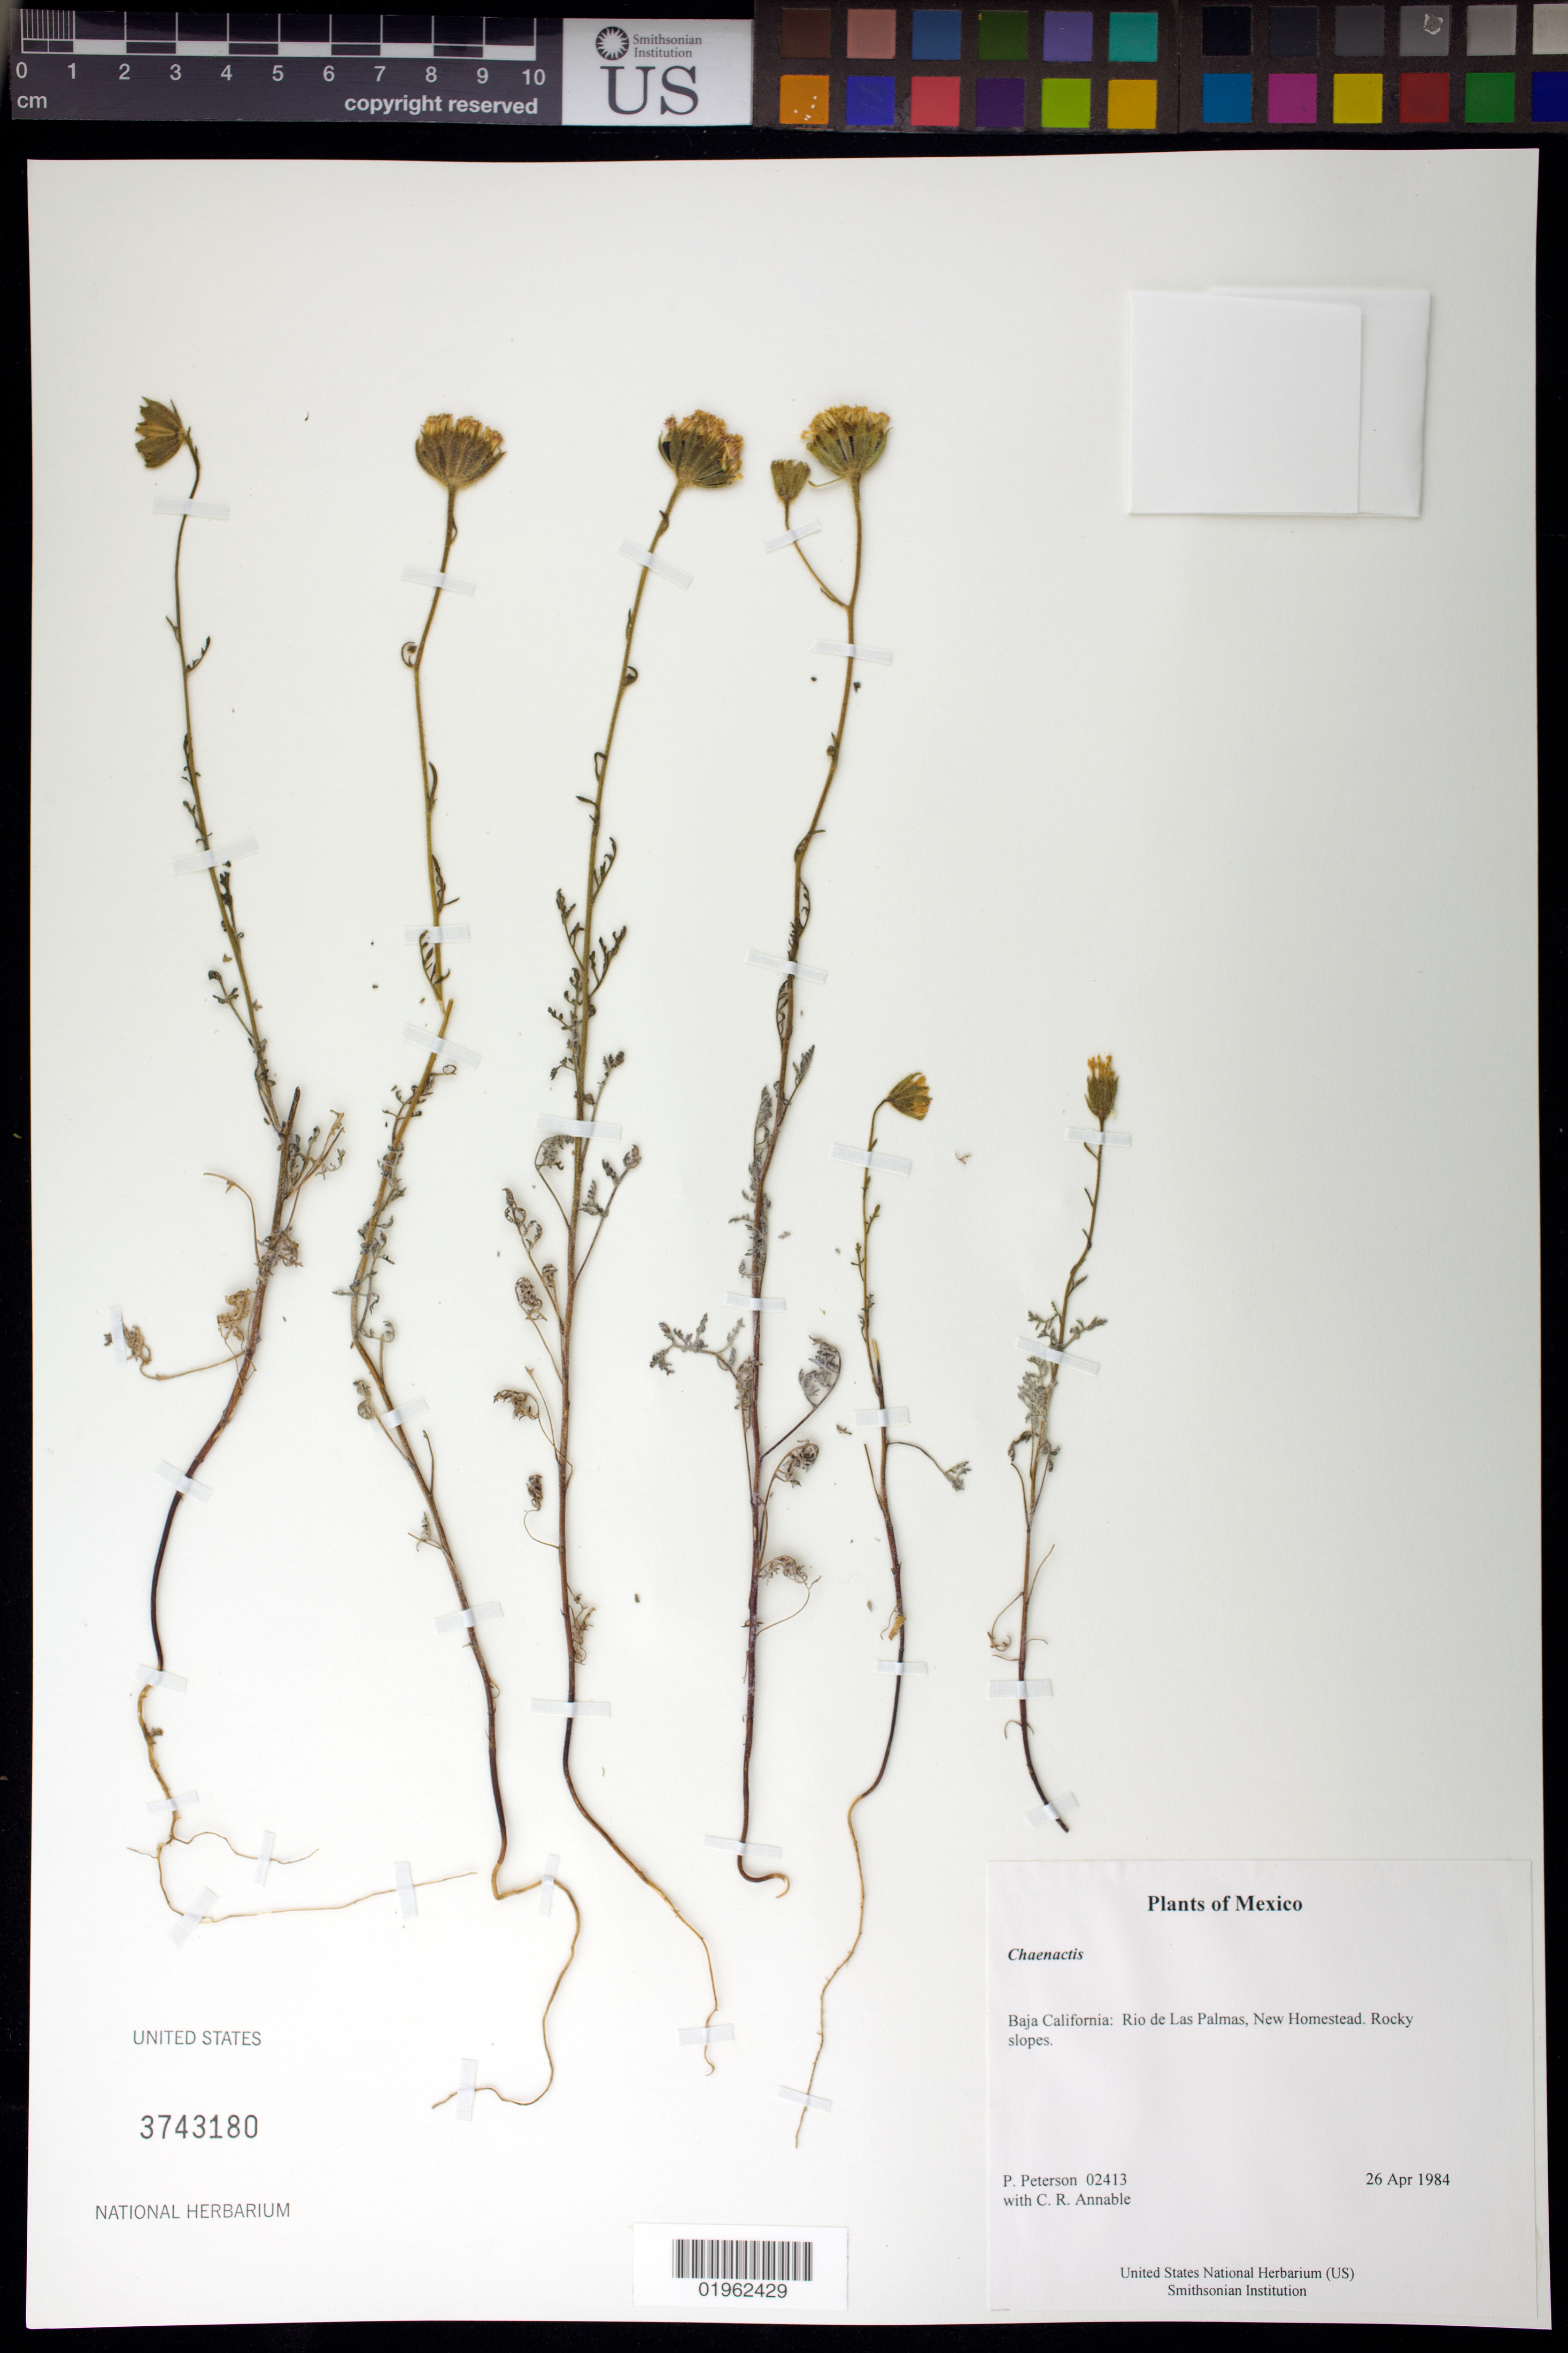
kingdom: Plantae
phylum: Tracheophyta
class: Magnoliopsida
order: Asterales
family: Asteraceae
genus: Chaenactis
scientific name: Chaenactis sp.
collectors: P. M. Peterson & C. R. Annable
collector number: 02413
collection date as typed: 26 Apr 1984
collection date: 1984-04-26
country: Mexico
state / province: Baja California Norte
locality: Rio de Las Palmas, New Homestead.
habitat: Rocky slopes.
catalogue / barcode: US 3743180